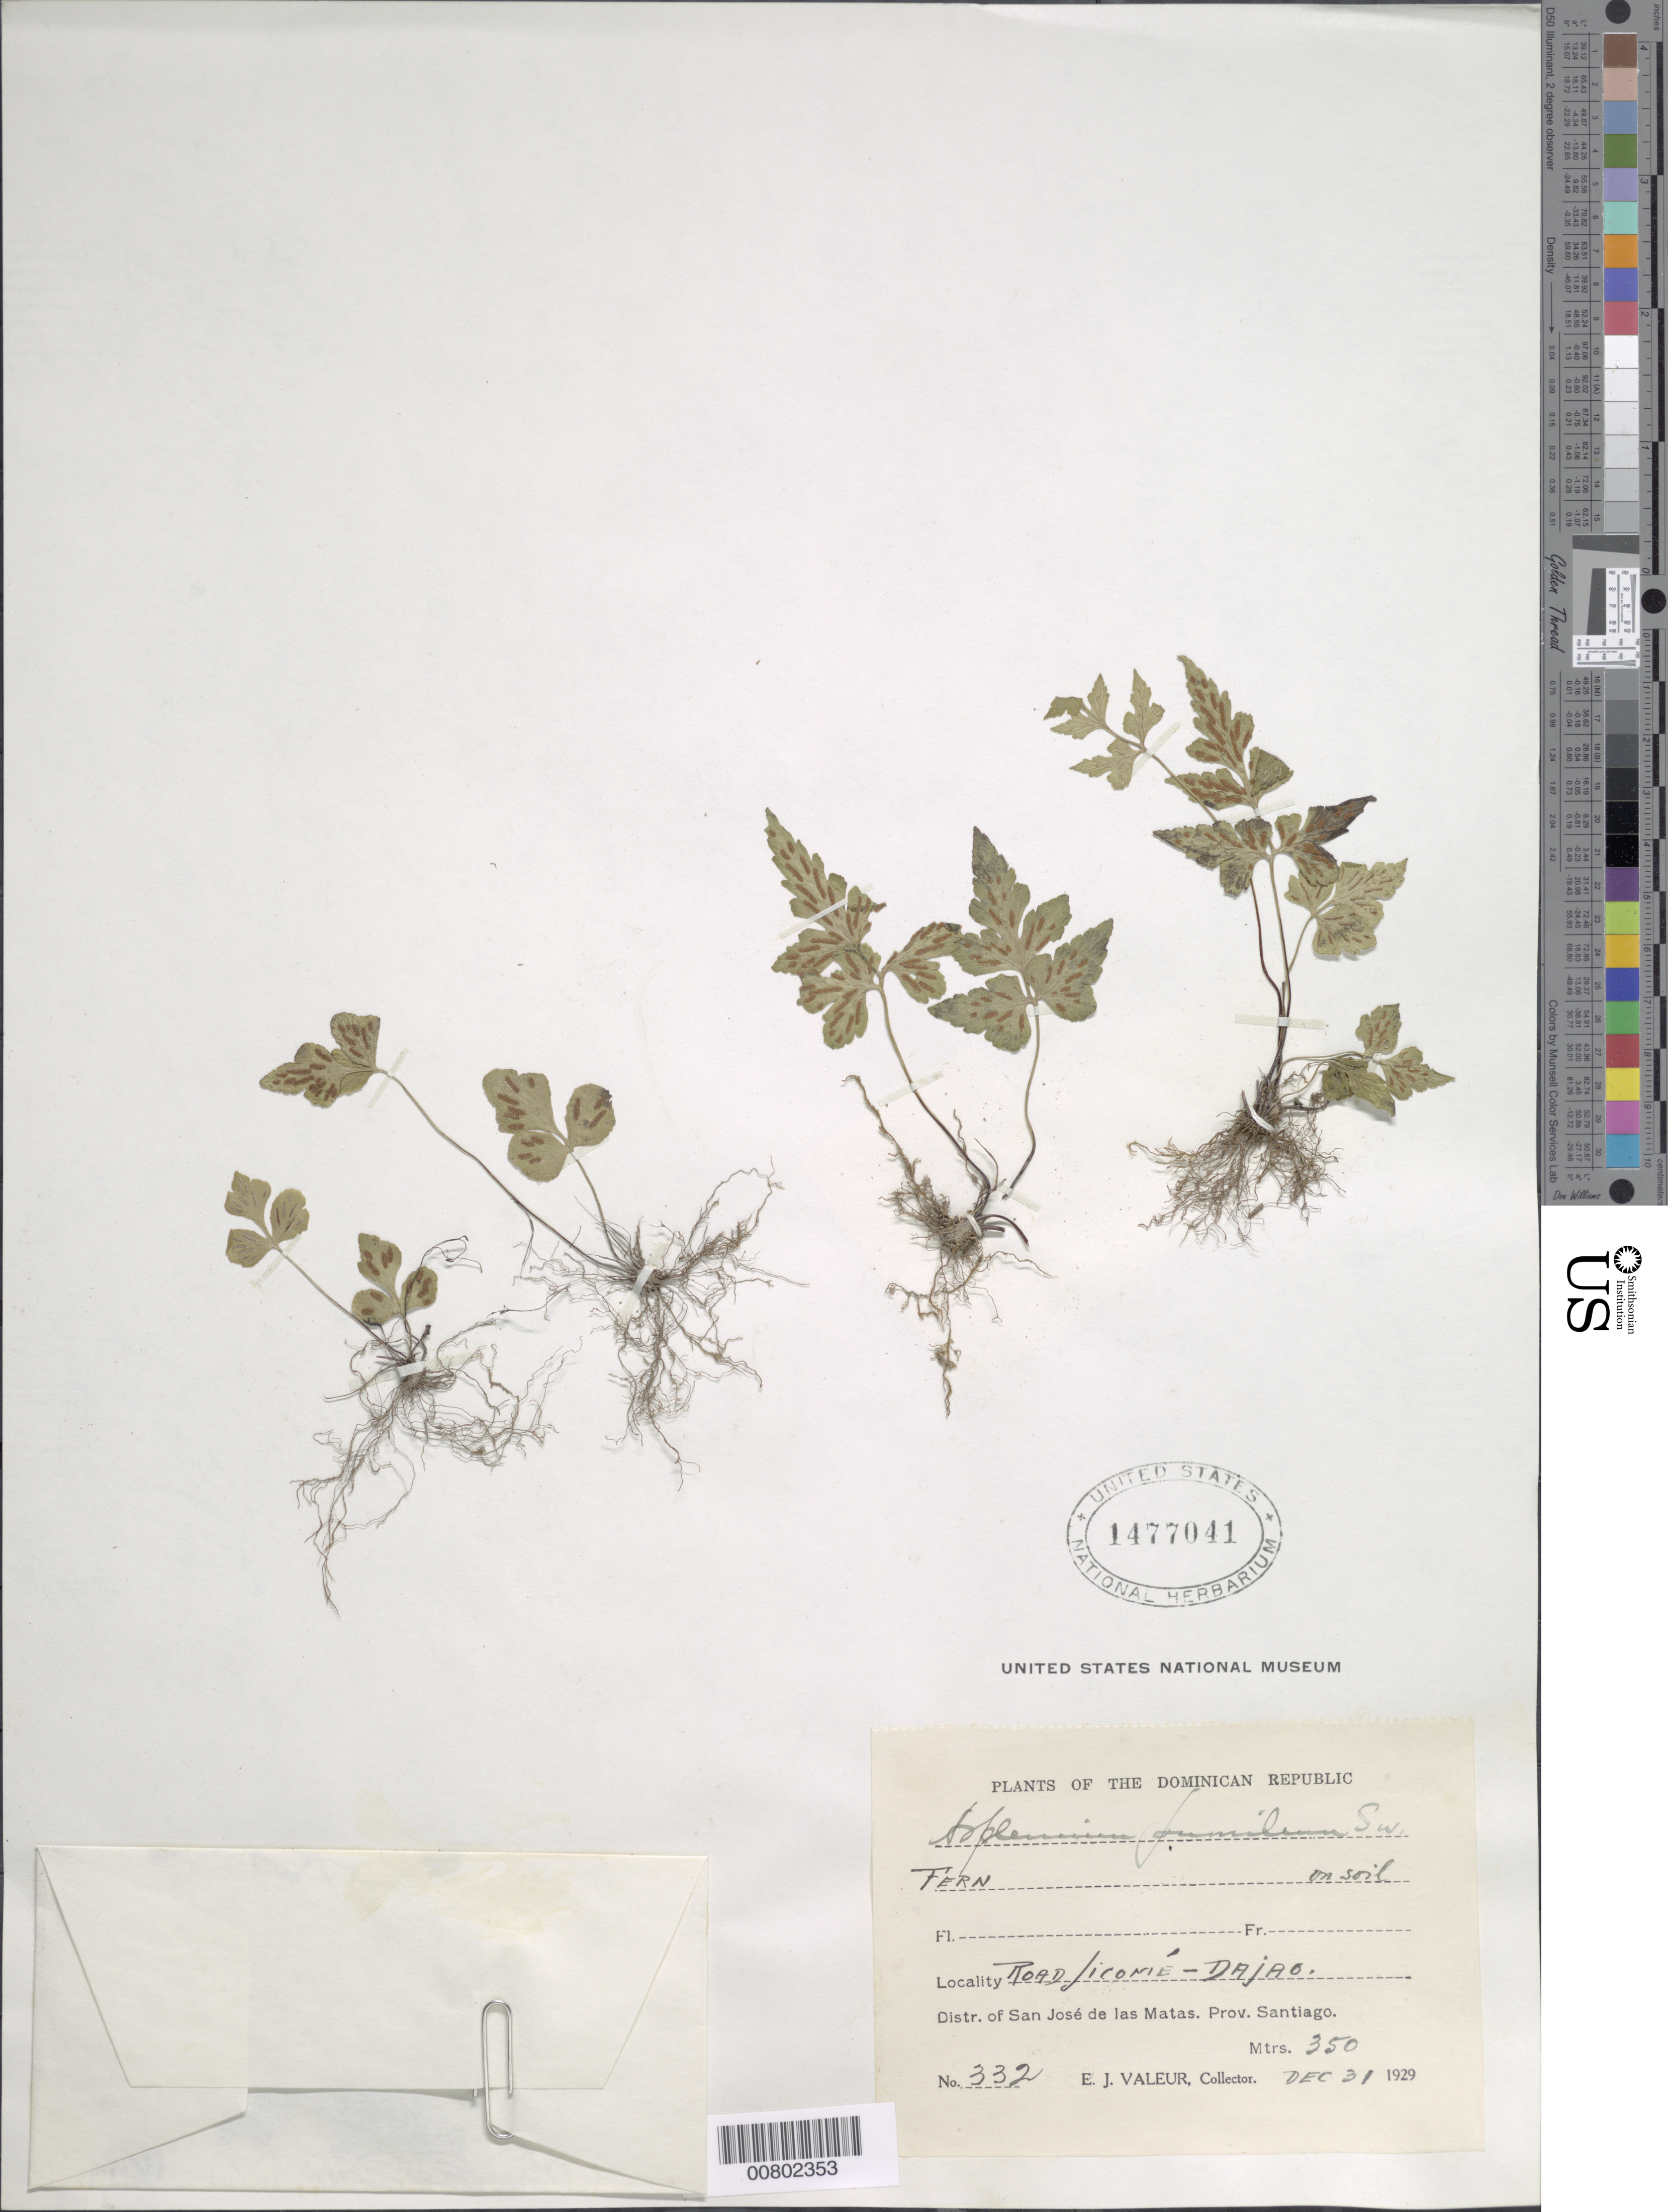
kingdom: Plantae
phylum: Tracheophyta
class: Polypodiopsida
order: Polypodiales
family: Aspleniaceae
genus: Asplenium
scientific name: Asplenium pumilum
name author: Sw.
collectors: E. Valeur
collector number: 332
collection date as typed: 31 Dec 1929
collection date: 1929-12-31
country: Dominican Republic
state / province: Santiago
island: Hispaniola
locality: Dist. San José de las Matas, Jicomé to Dajao road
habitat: On soil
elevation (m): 350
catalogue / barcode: US 1477041